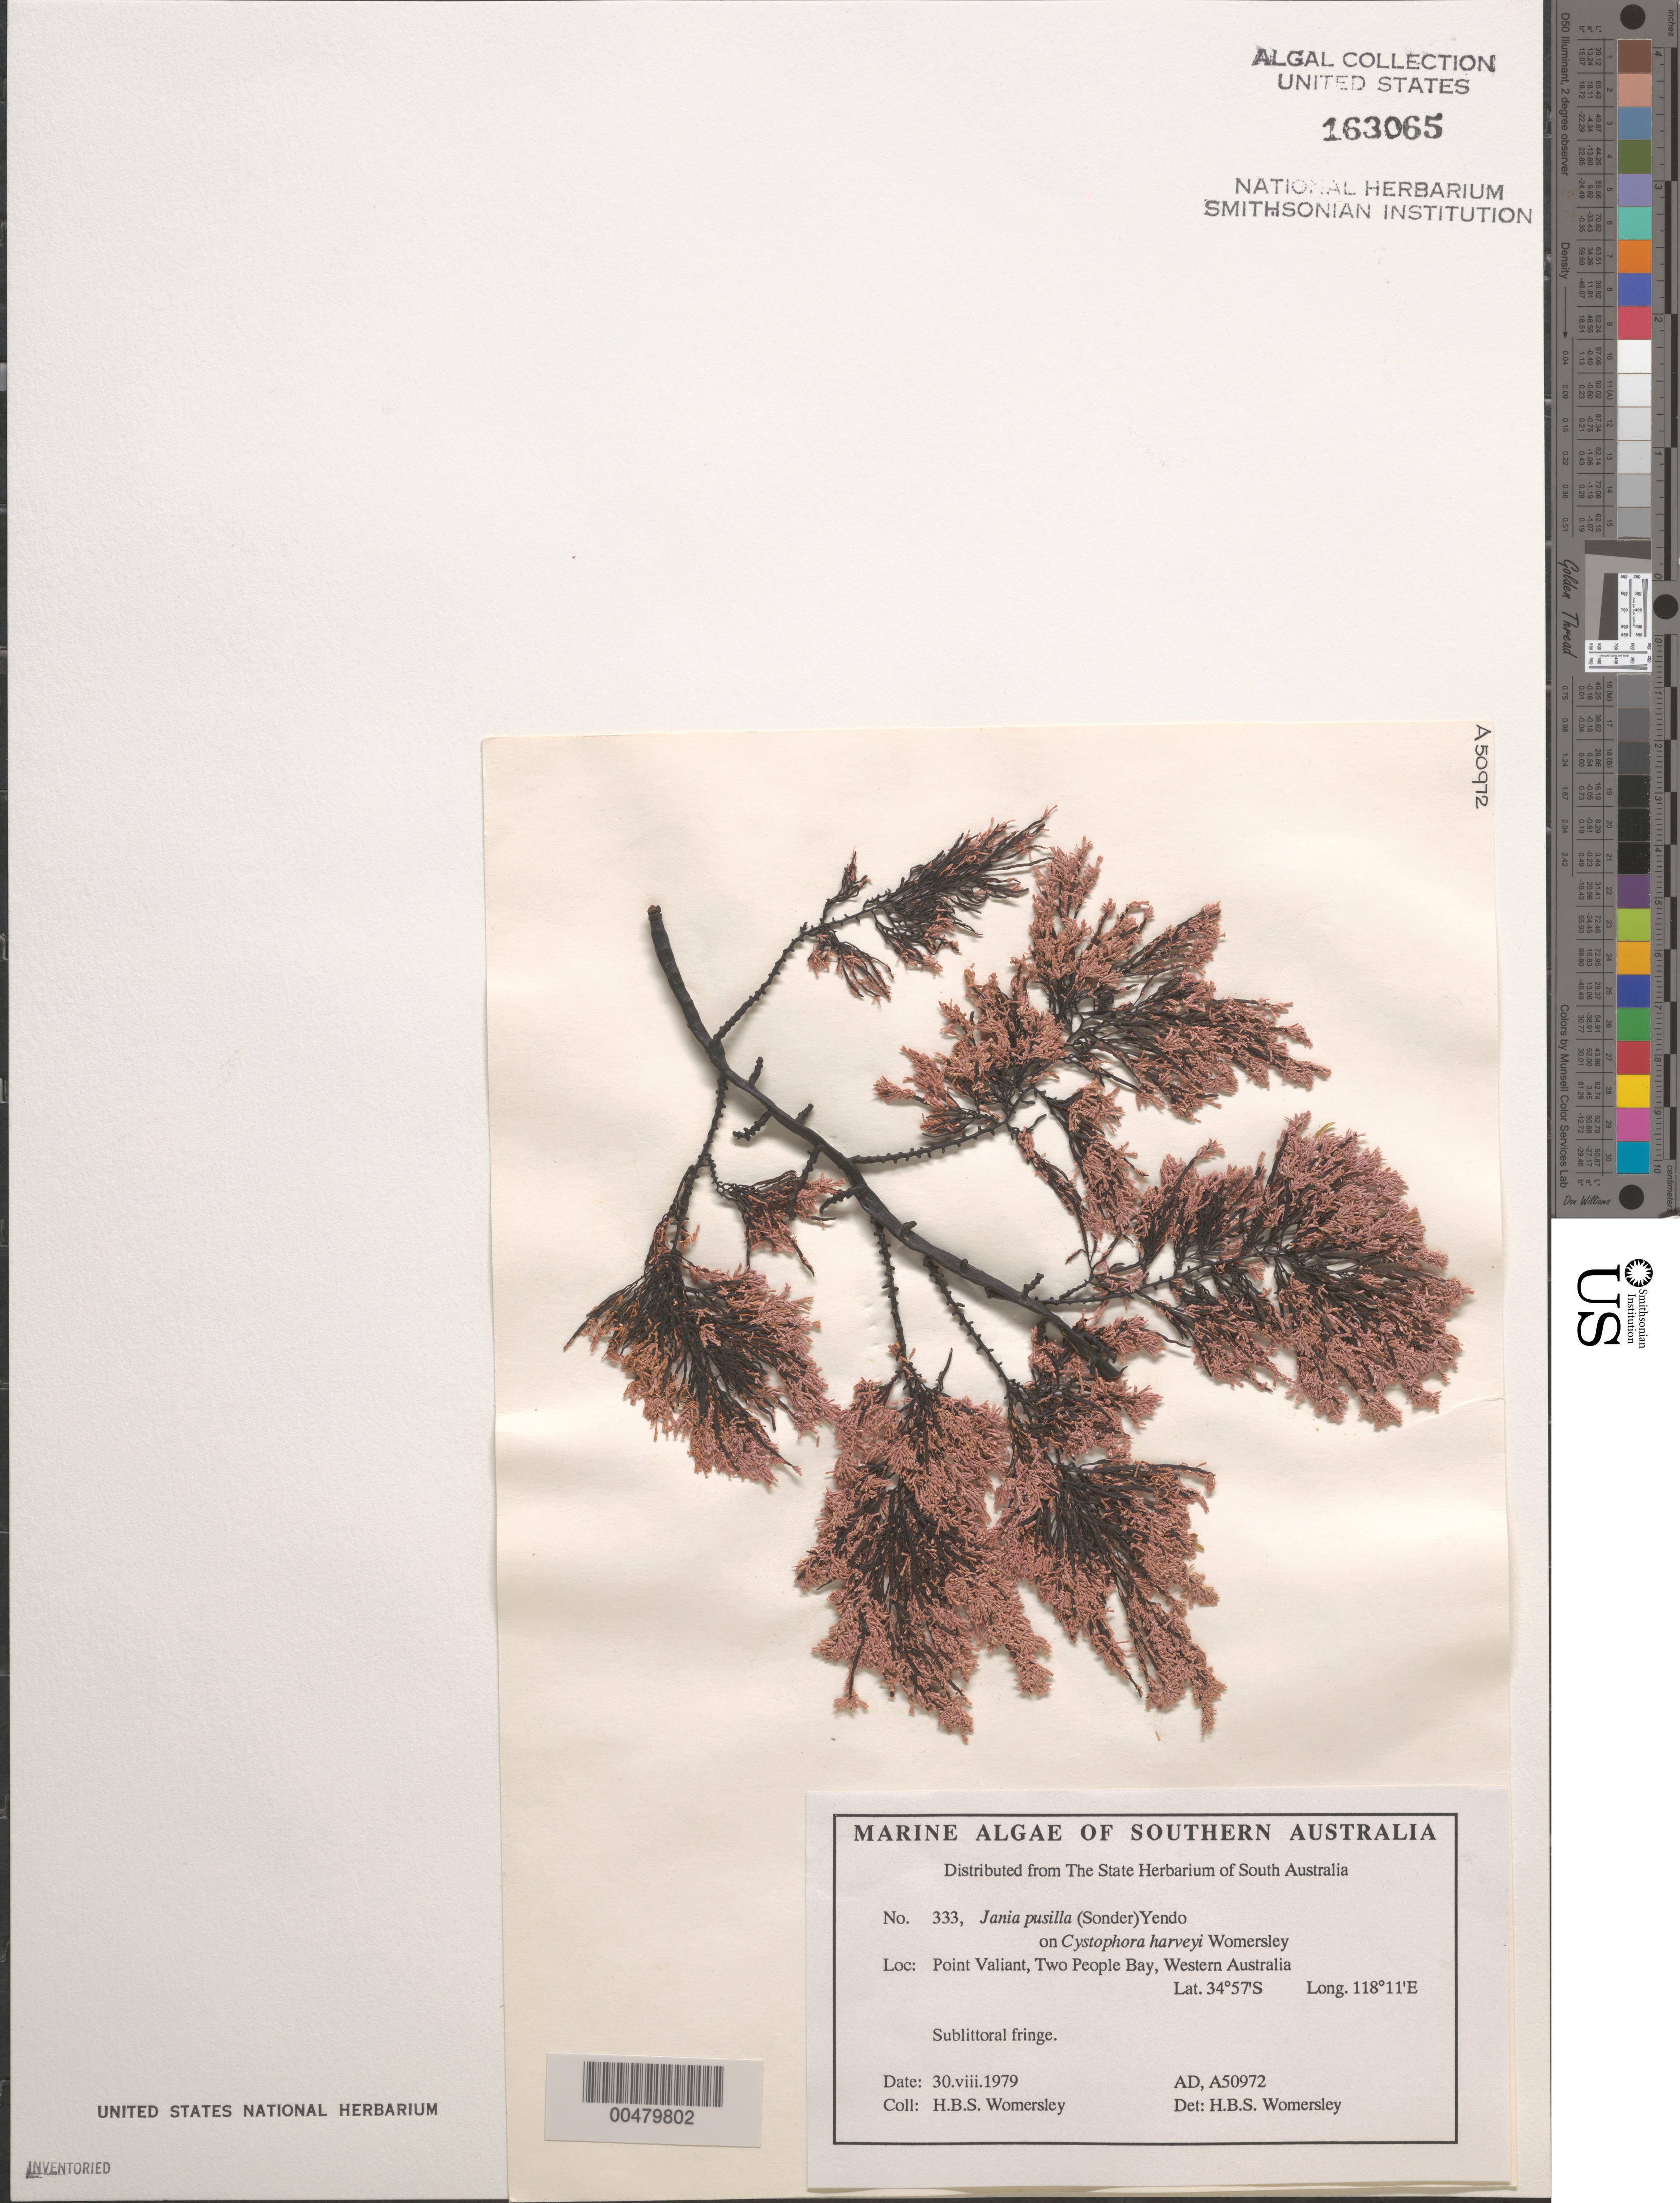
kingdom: Plantae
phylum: Rhodophyta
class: Florideophyceae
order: Corallinales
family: Corallinaceae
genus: Jania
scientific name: Jania pusilla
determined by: Womersley, H. B. S.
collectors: H. B. S. Womersley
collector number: Ad A50972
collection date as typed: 30 Aug 1979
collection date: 1979-08-30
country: Australia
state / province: Western Australia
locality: Point Valiant, Two People Bay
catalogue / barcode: US 163065